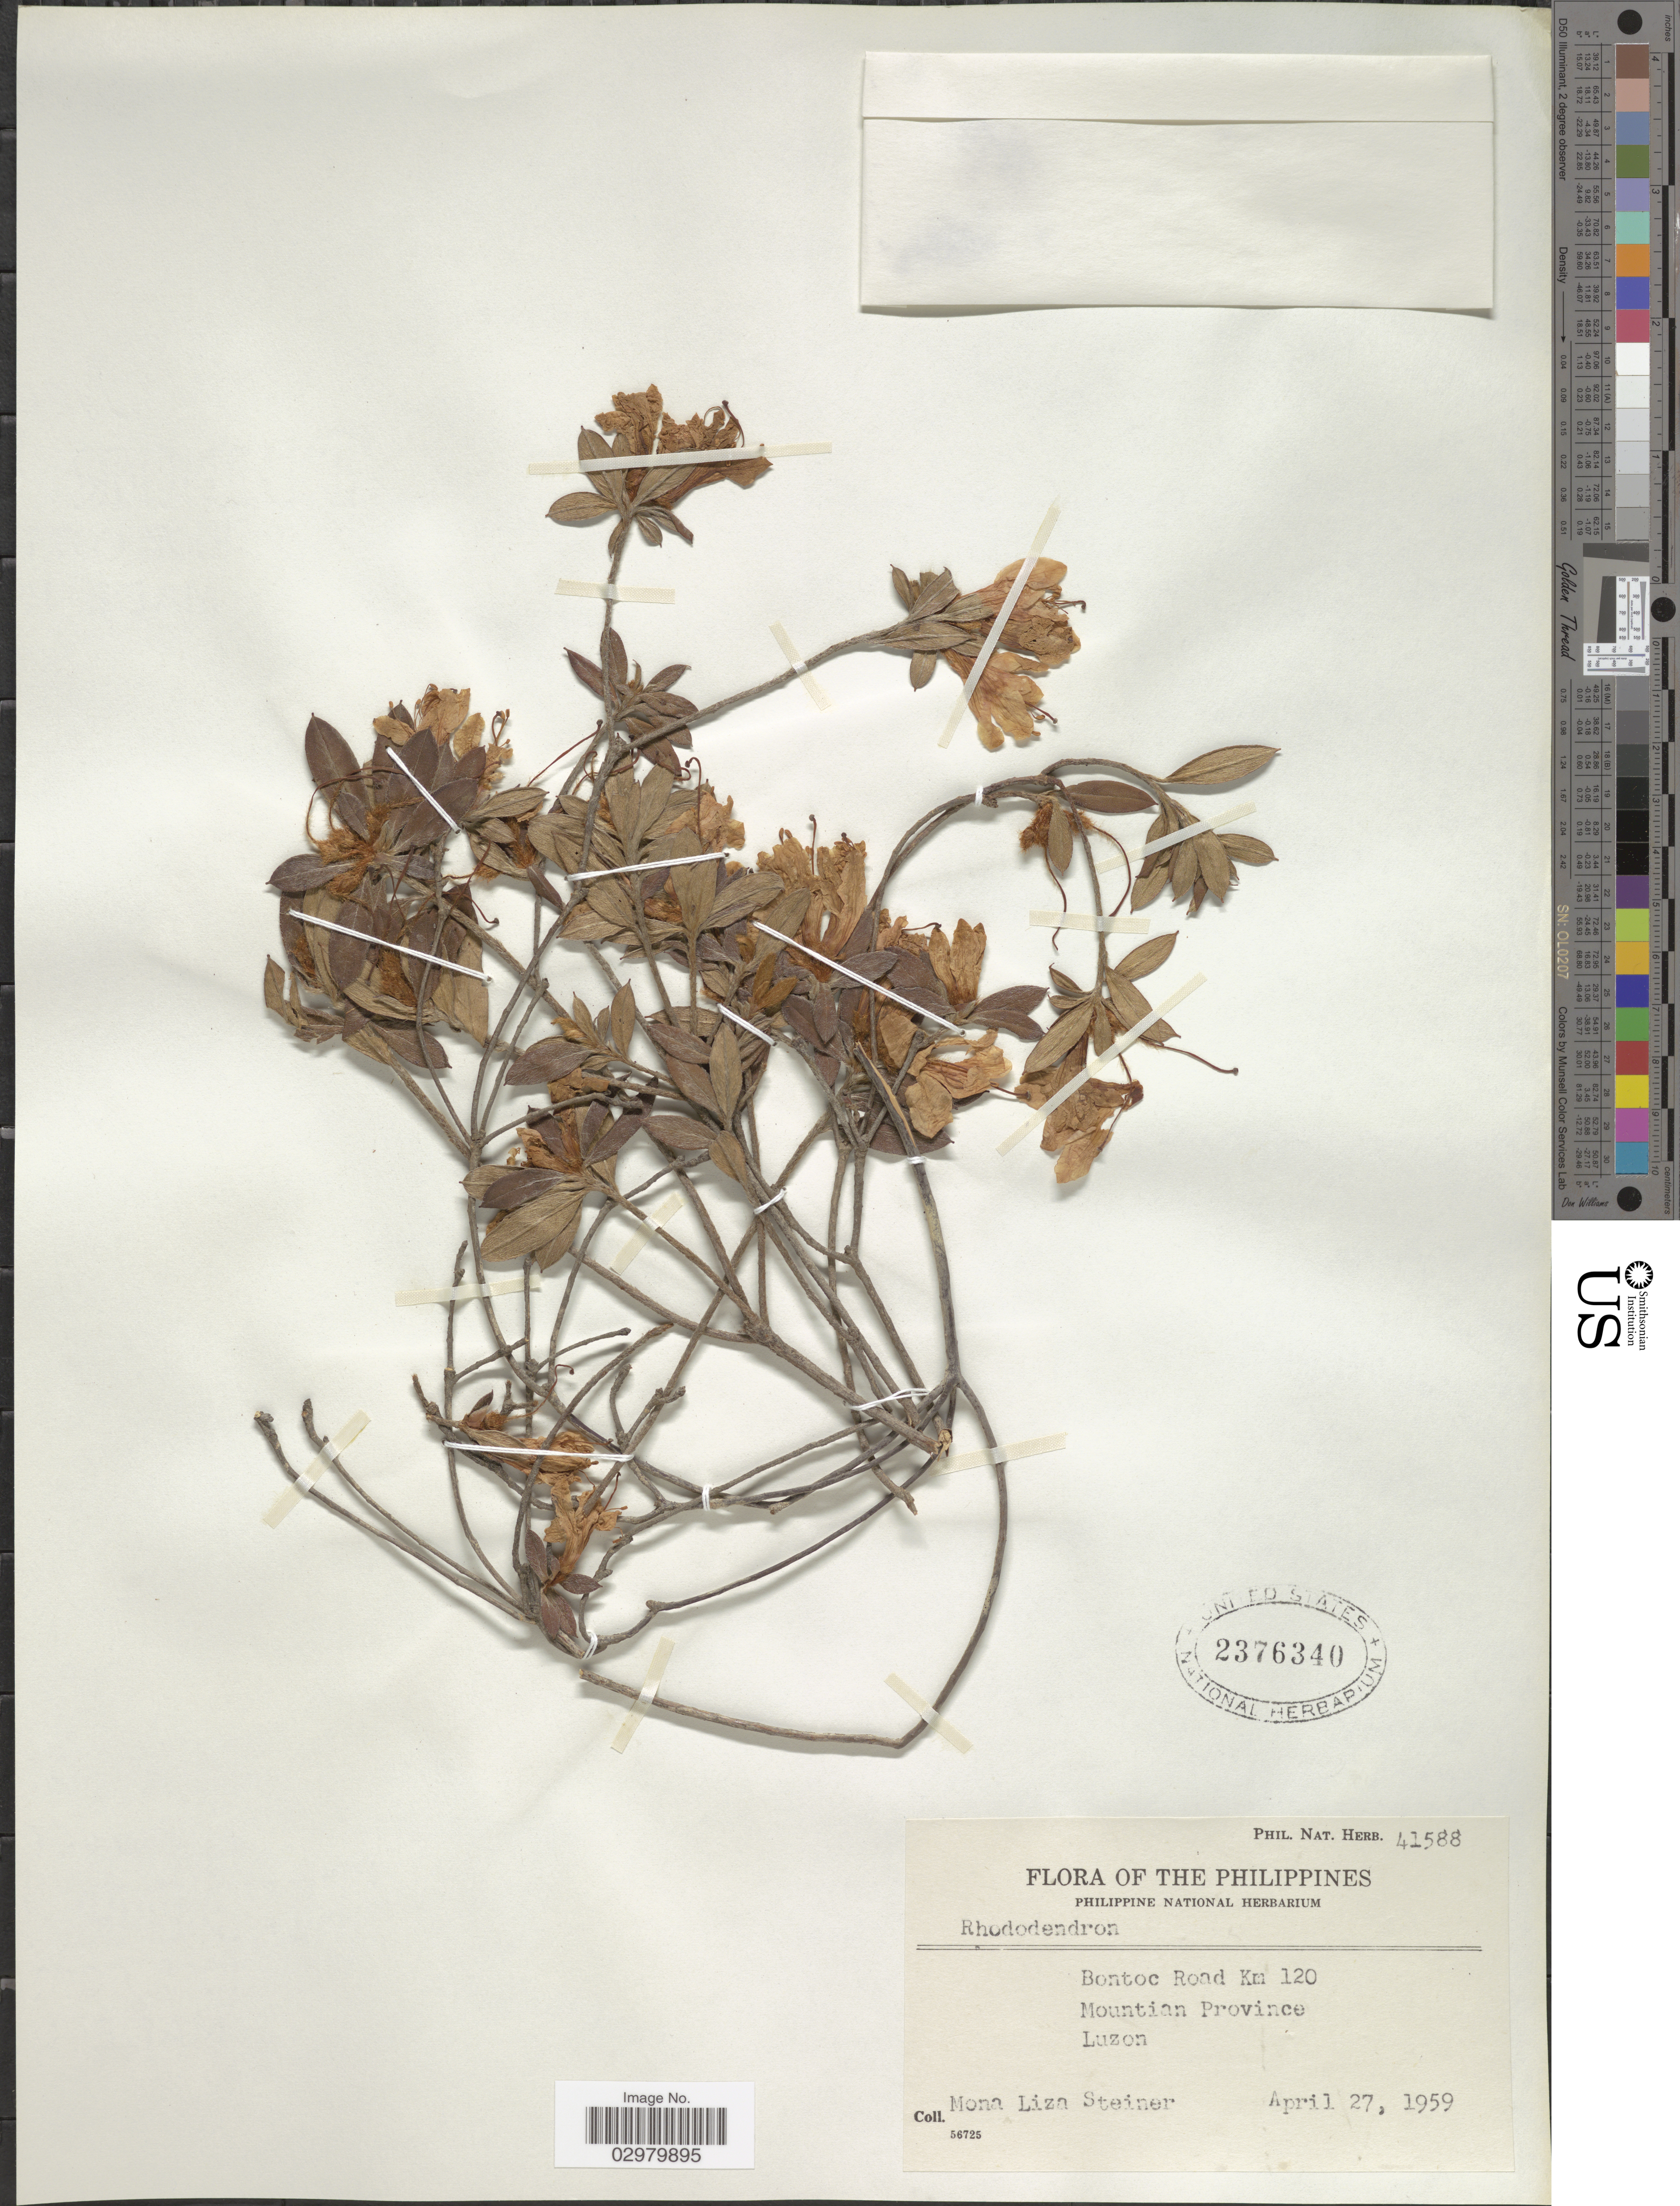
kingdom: Plantae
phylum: Tracheophyta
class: Magnoliopsida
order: Ericales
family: Ericaceae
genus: Rhododendron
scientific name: Rhododendron sp.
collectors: M. Steiner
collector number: Phil. Nat. Herb.41588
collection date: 1959-04-27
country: Philippines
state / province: Cordillera (Administrative Region)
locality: Bontoc Road Km 120, Mountain Province, Luzon.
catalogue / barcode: US 2376340